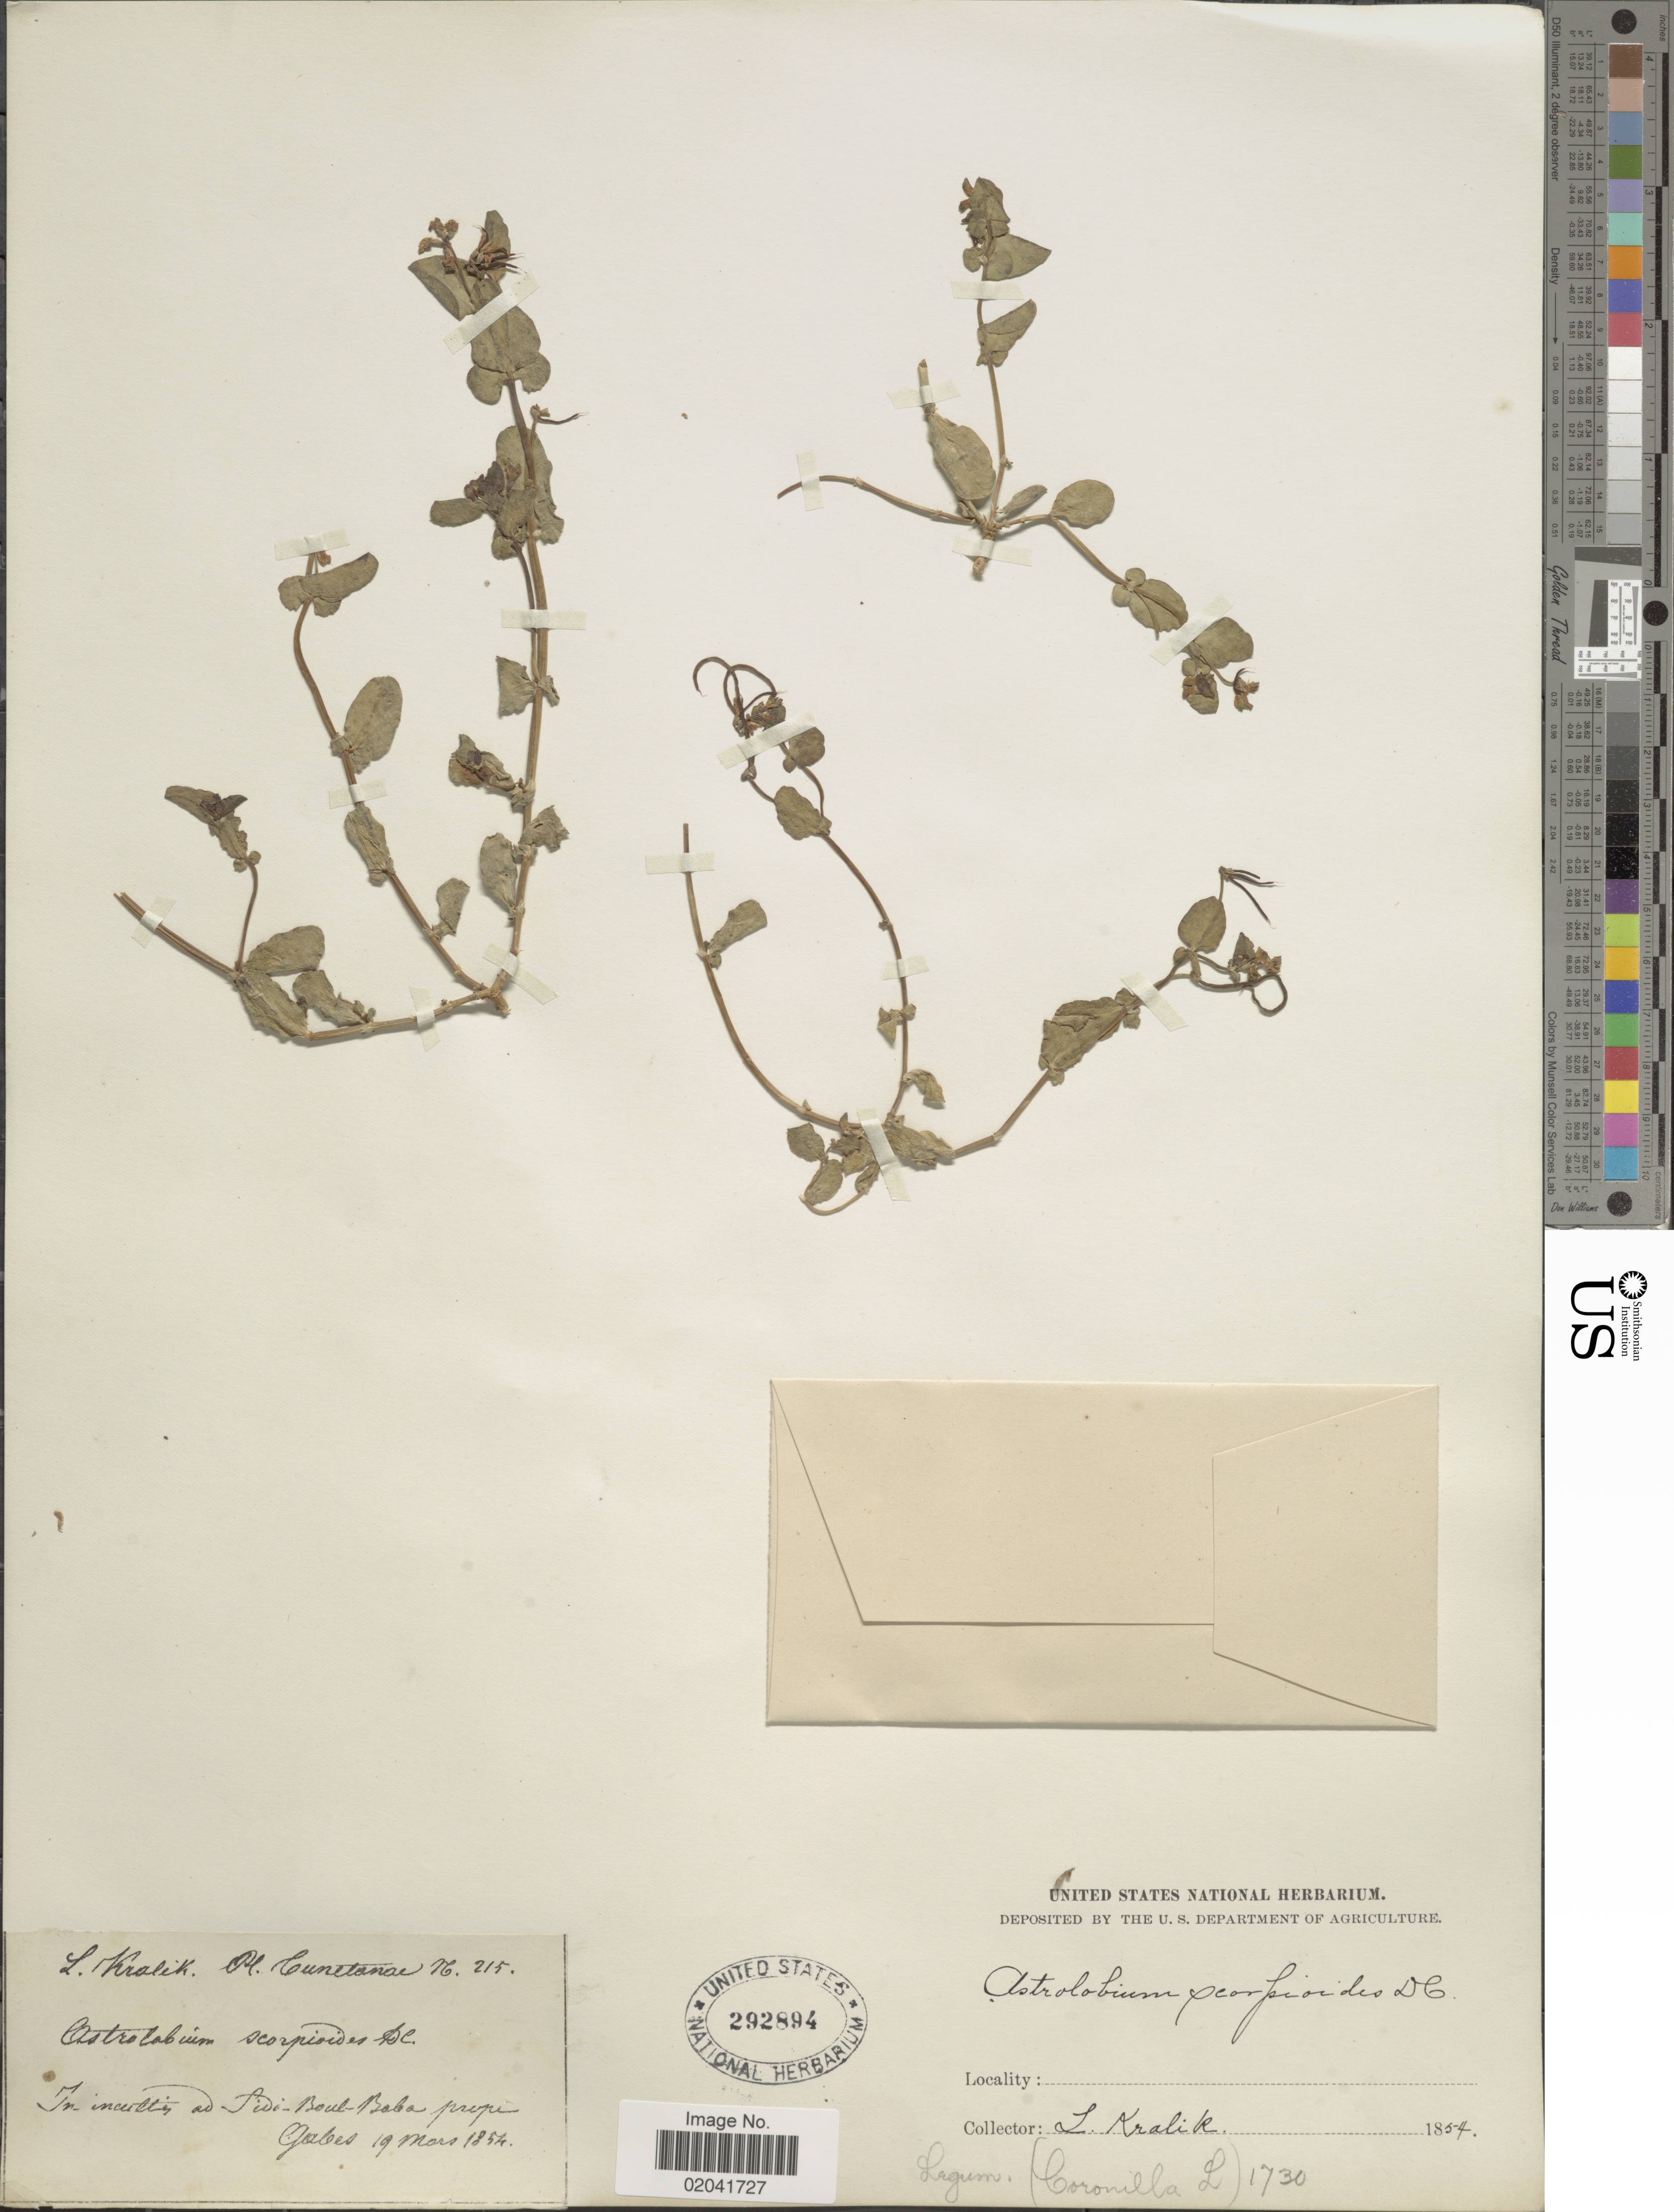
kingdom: Plantae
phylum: Tracheophyta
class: Magnoliopsida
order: Fabales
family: Fabaceae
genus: Ornithopus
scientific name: Ornithopus scorpioides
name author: L.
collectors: L. Kralik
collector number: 215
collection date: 1854-03-19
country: Tunisia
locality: In incultis ad Side-Boul-Baba prope Gabes.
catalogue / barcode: US 292894